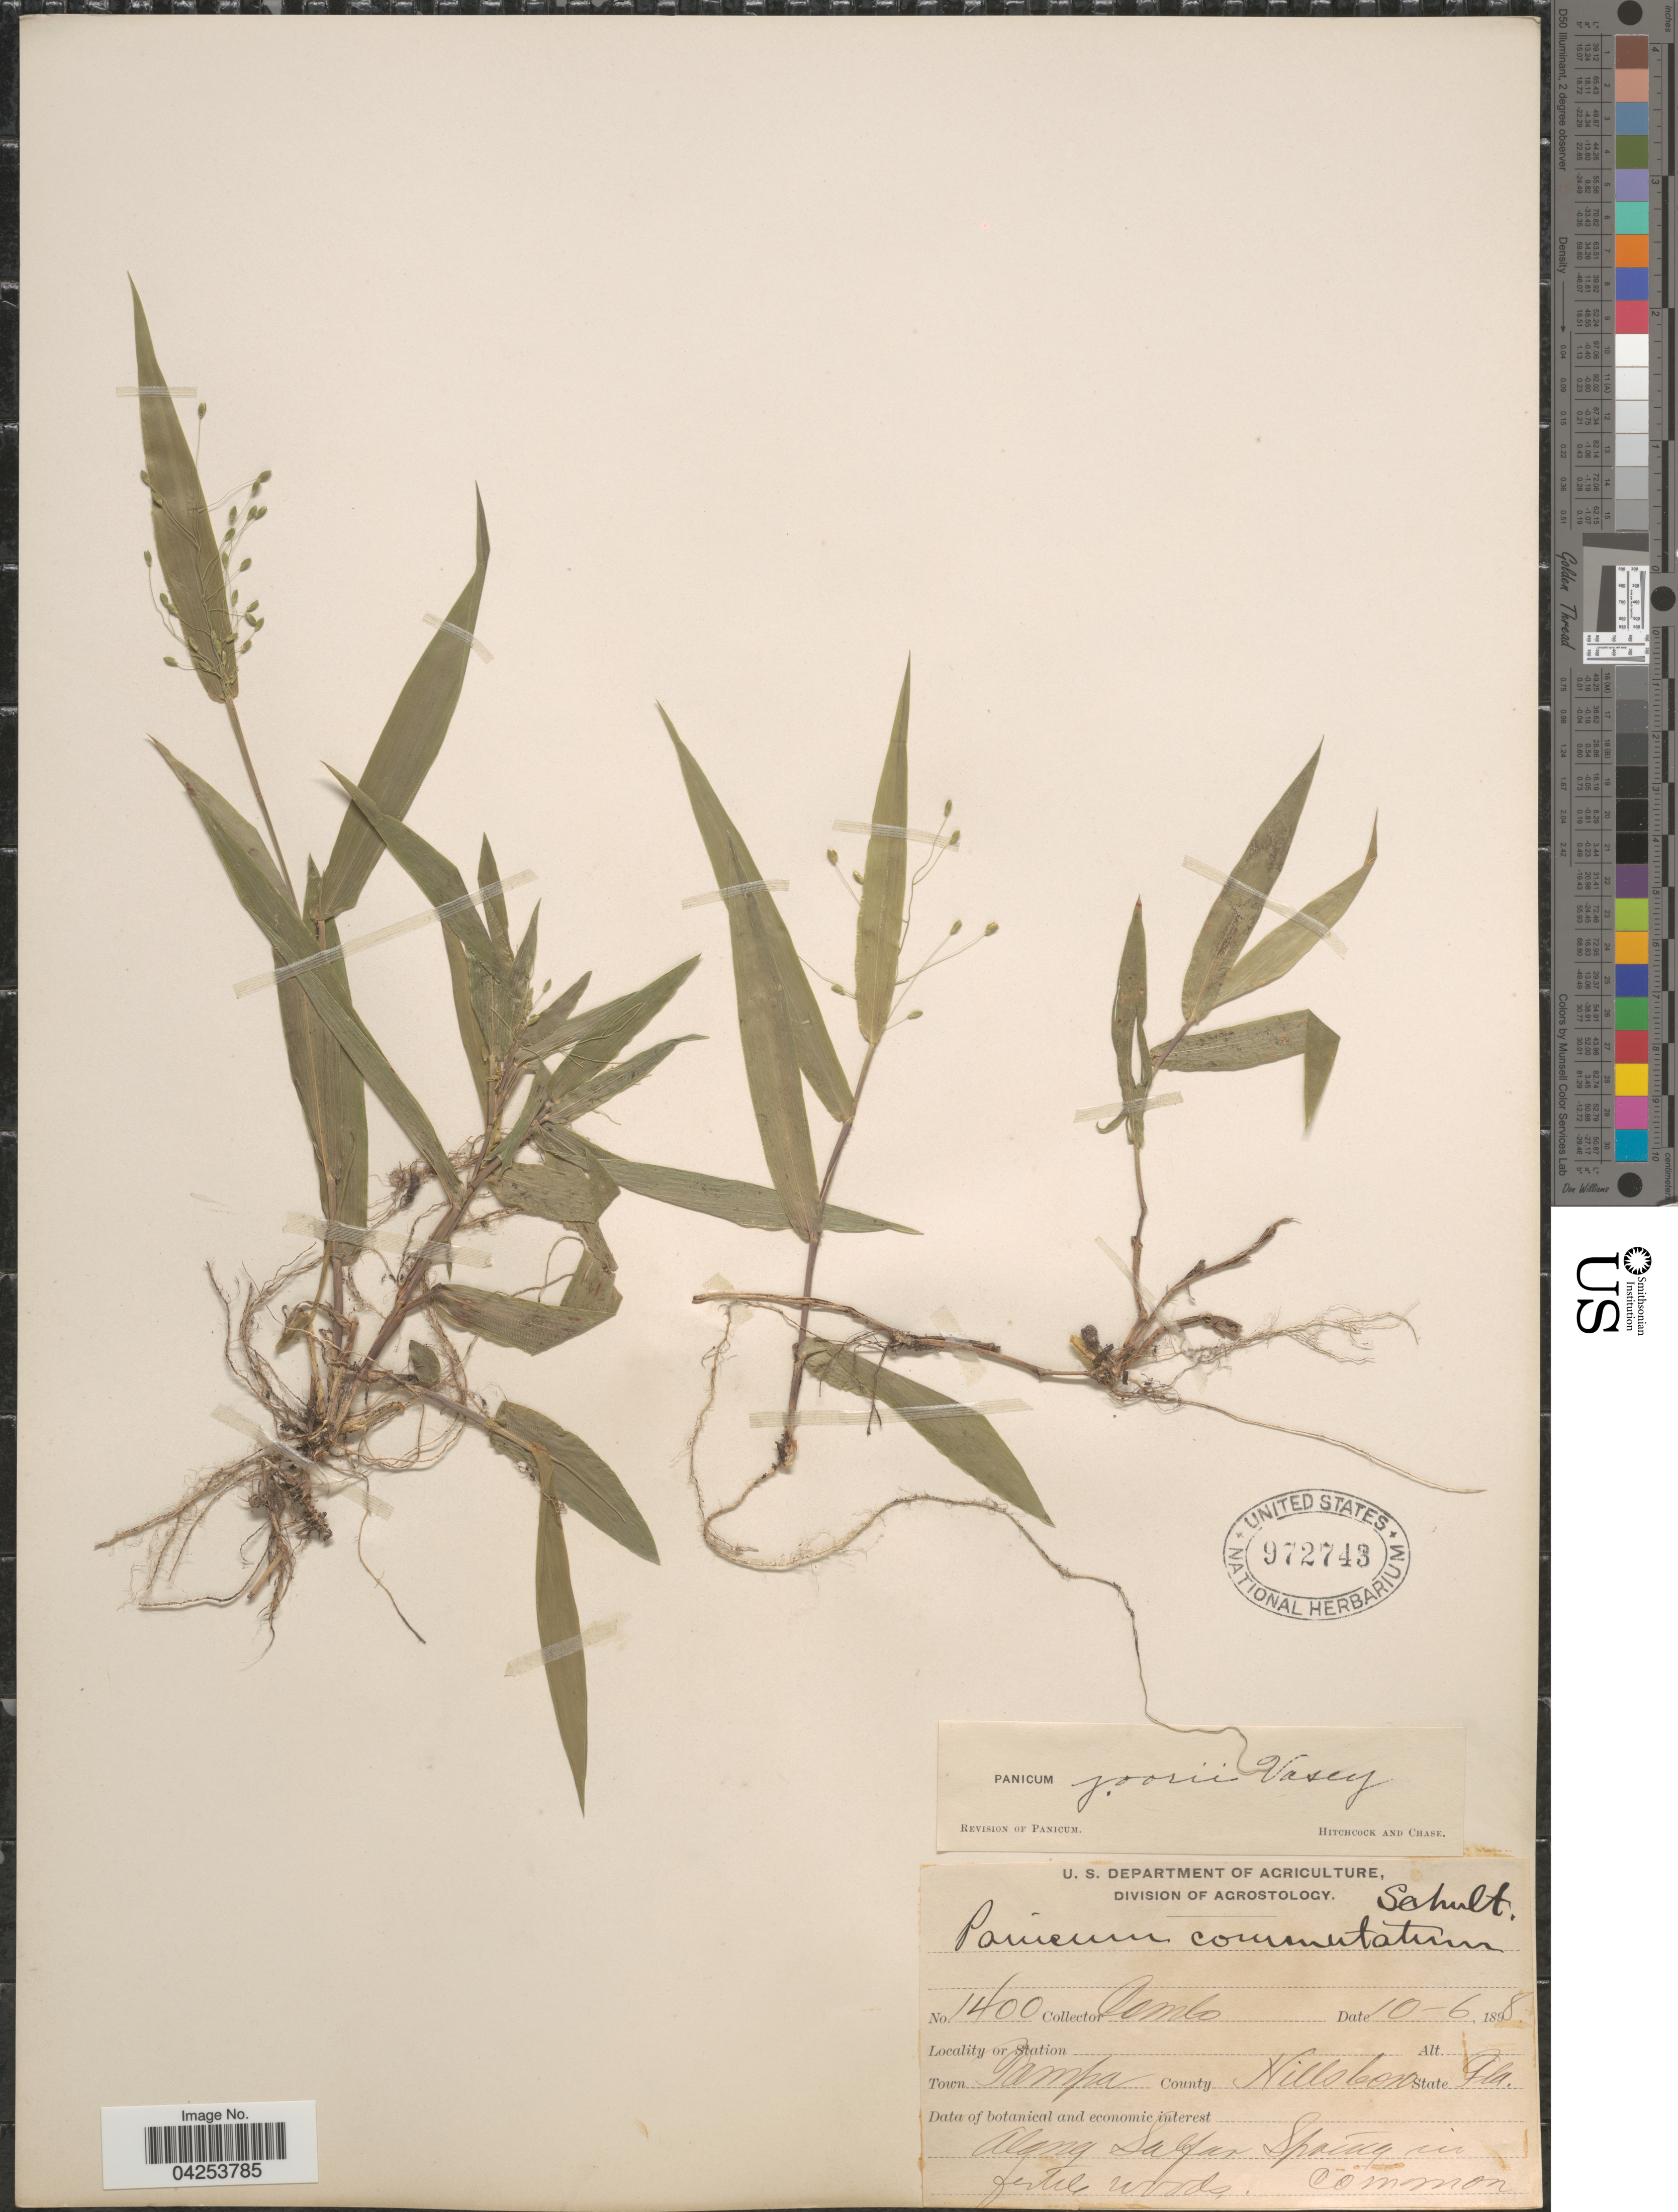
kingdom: Plantae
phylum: Tracheophyta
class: Liliopsida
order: Poales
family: Poaceae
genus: Dichanthelium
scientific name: Dichanthelium commutatum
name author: (Schult.) Gould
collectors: -. Combs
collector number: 1400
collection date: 1898-10-06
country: United States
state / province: Florida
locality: Town Tampa. County Hillsboro. Along Sulfur Spring.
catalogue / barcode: US 972743